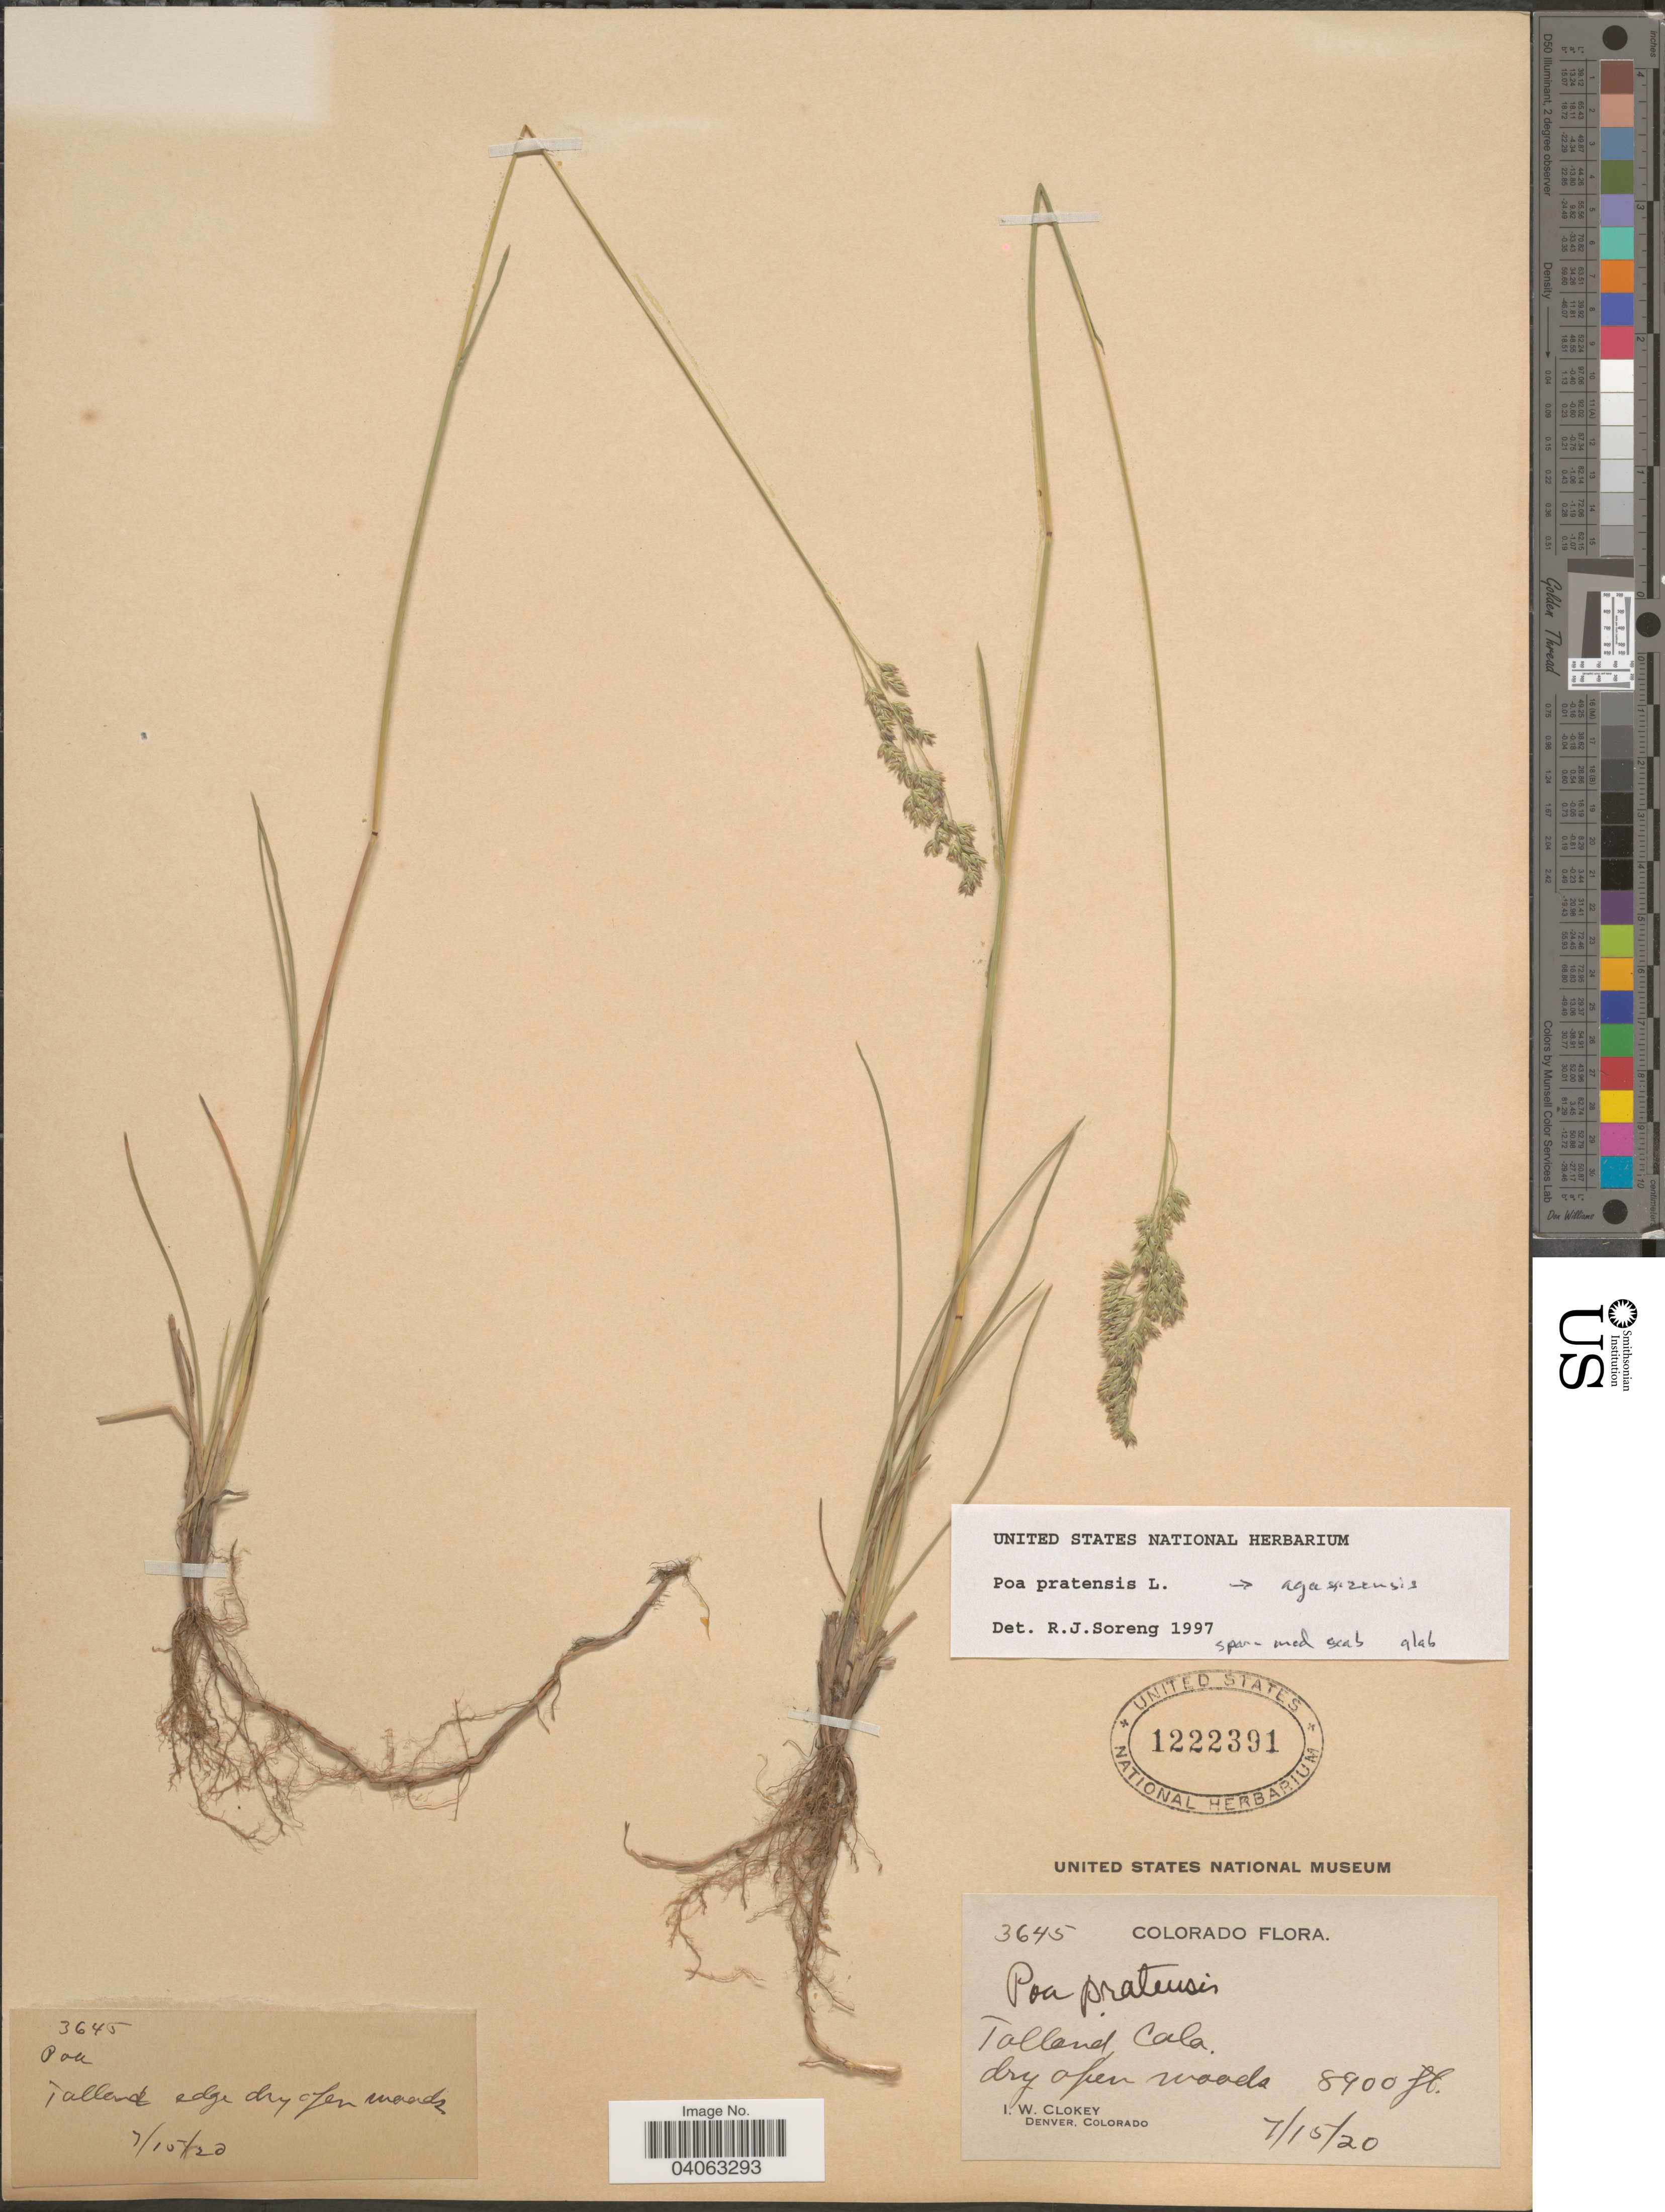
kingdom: Plantae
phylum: Tracheophyta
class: Liliopsida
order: Poales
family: Poaceae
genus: Poa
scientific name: Poa pratensis subsp. agassizensis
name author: (B. Boivin & D. Löve) Roy L. Taylor & MacBryde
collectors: I. W. Clokey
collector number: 3645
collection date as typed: Transcribed d/m/y: 15/7/20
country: United States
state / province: California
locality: Tolland.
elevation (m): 2713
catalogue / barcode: US 1222391